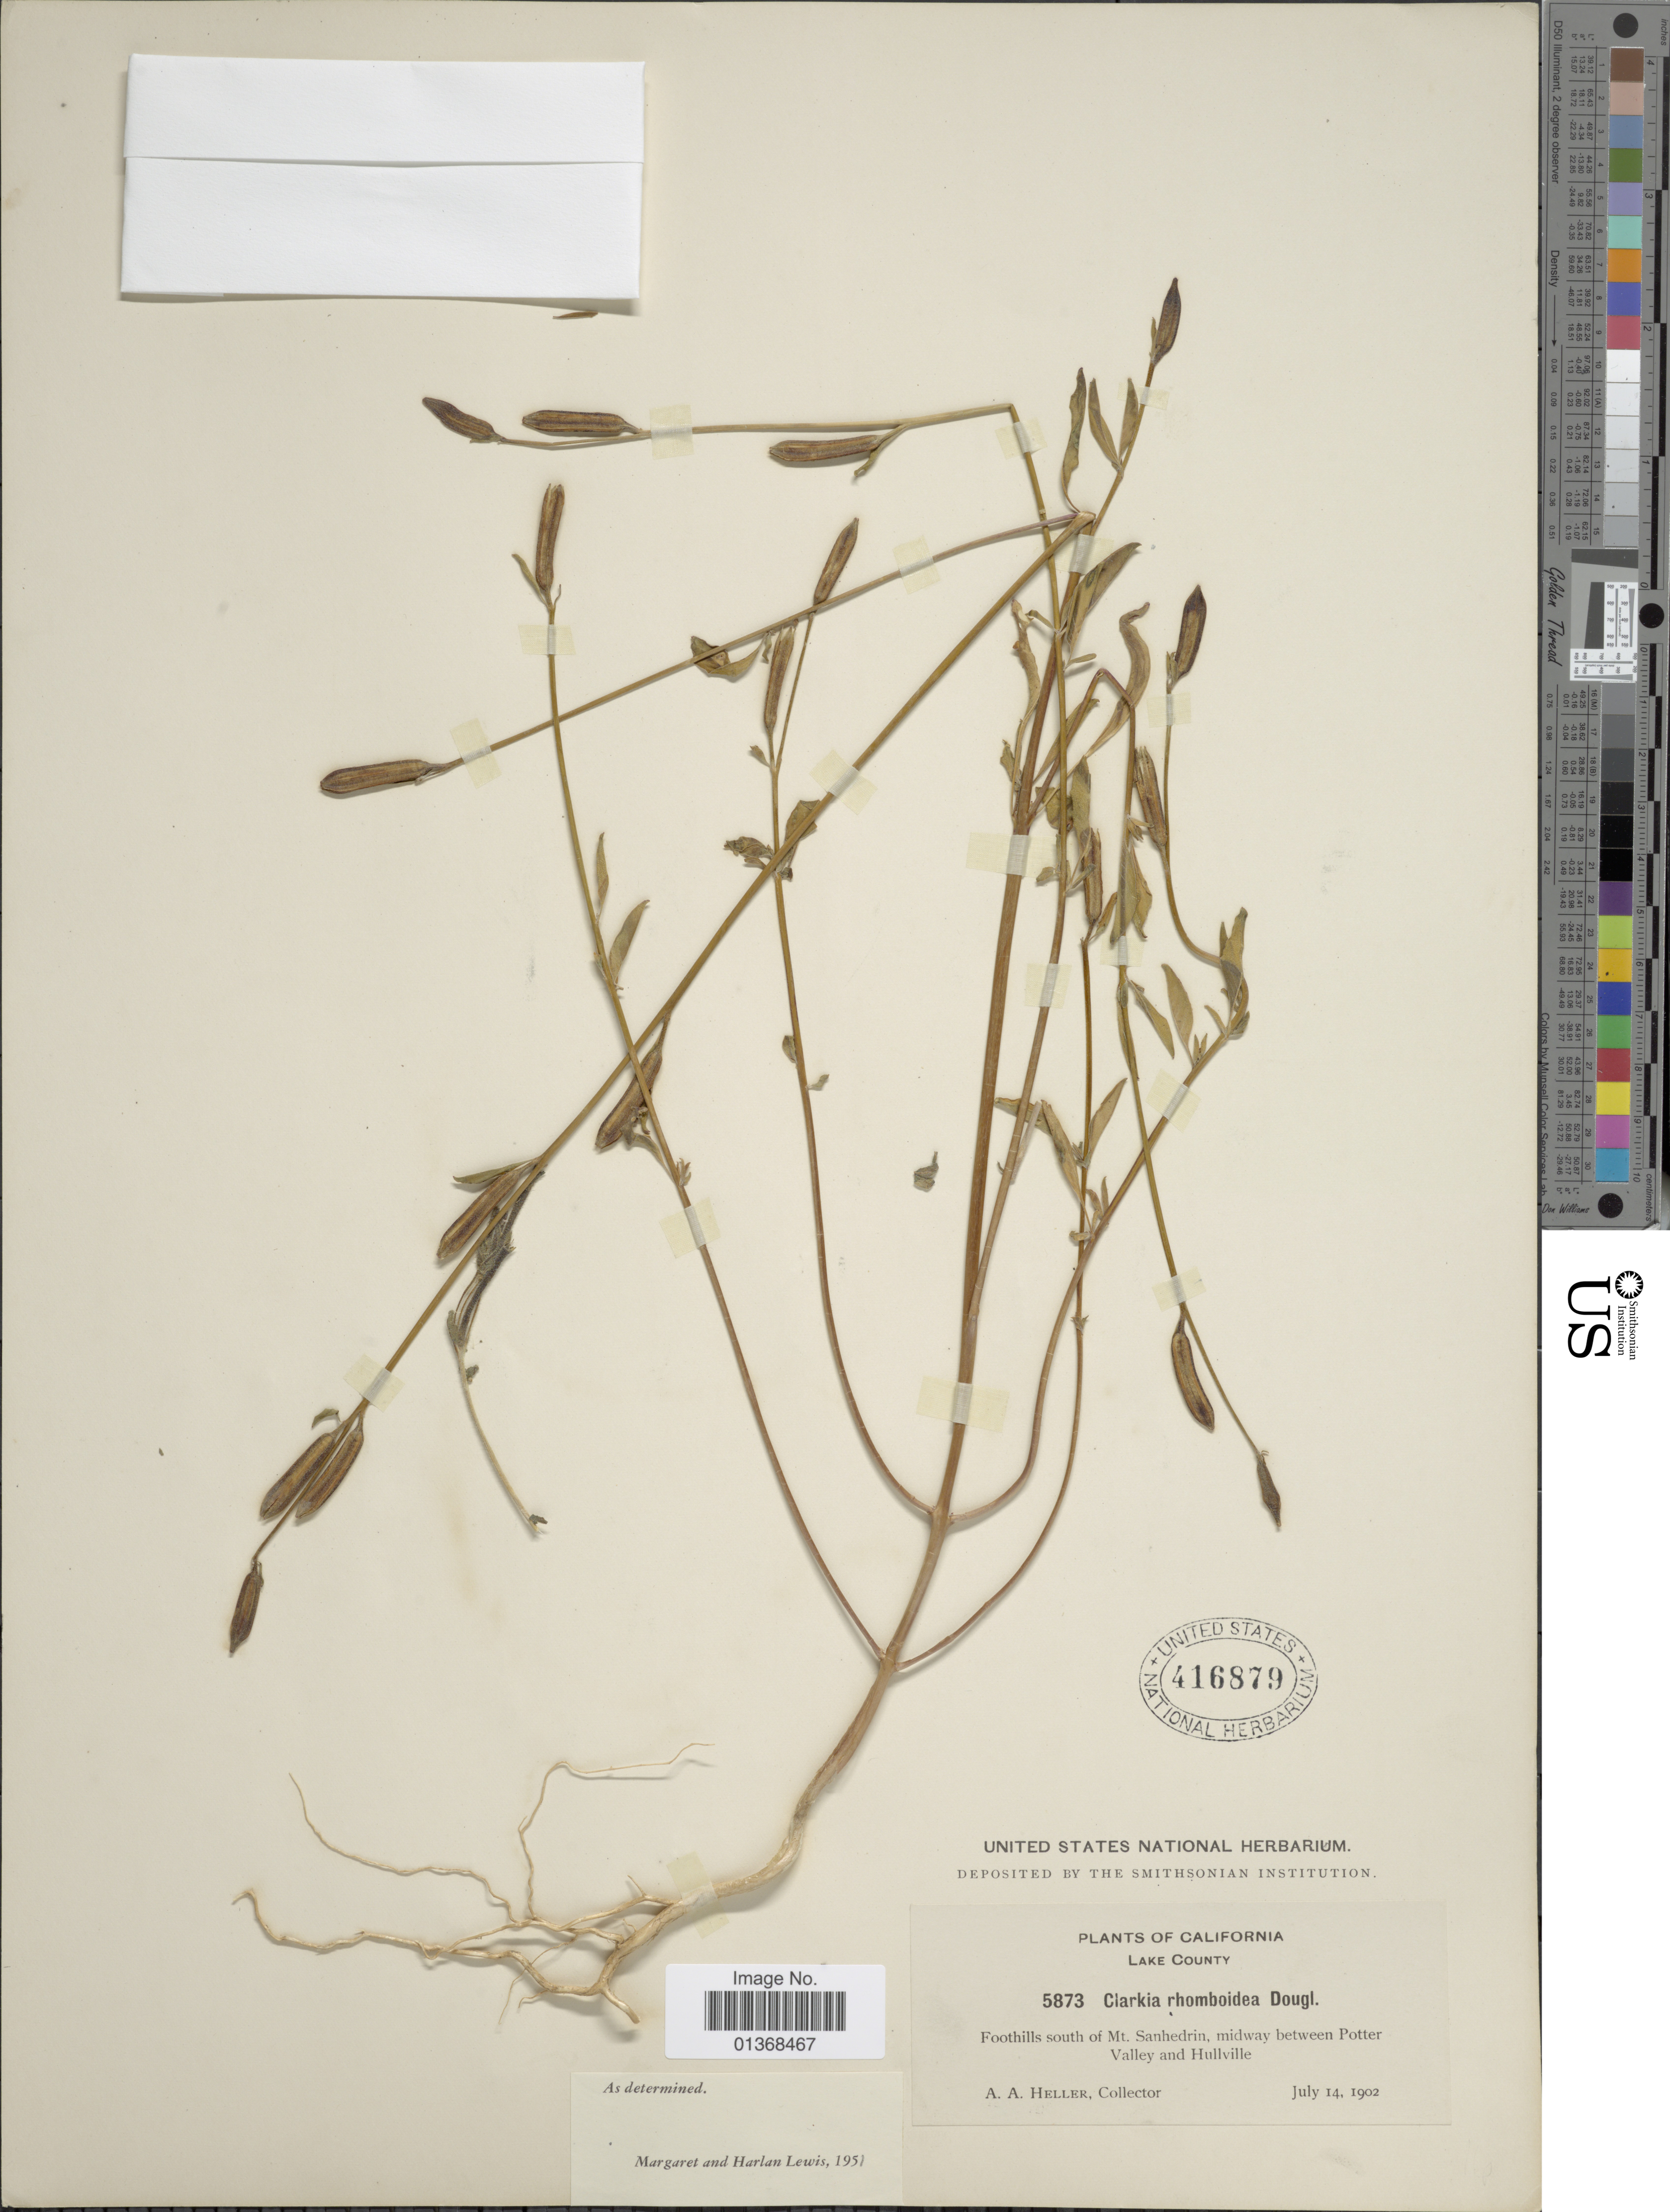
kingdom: Plantae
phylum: Tracheophyta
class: Magnoliopsida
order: Myrtales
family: Onagraceae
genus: Clarkia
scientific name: Clarkia rhomboidea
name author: Douglas ex Hook.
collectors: A. A. Heller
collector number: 5873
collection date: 1902-07-14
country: United States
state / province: California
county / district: Lake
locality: Lake County, Foothills south of Mt. Sanhedrin, midway between Potter Valley and Hullville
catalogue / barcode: US 416879